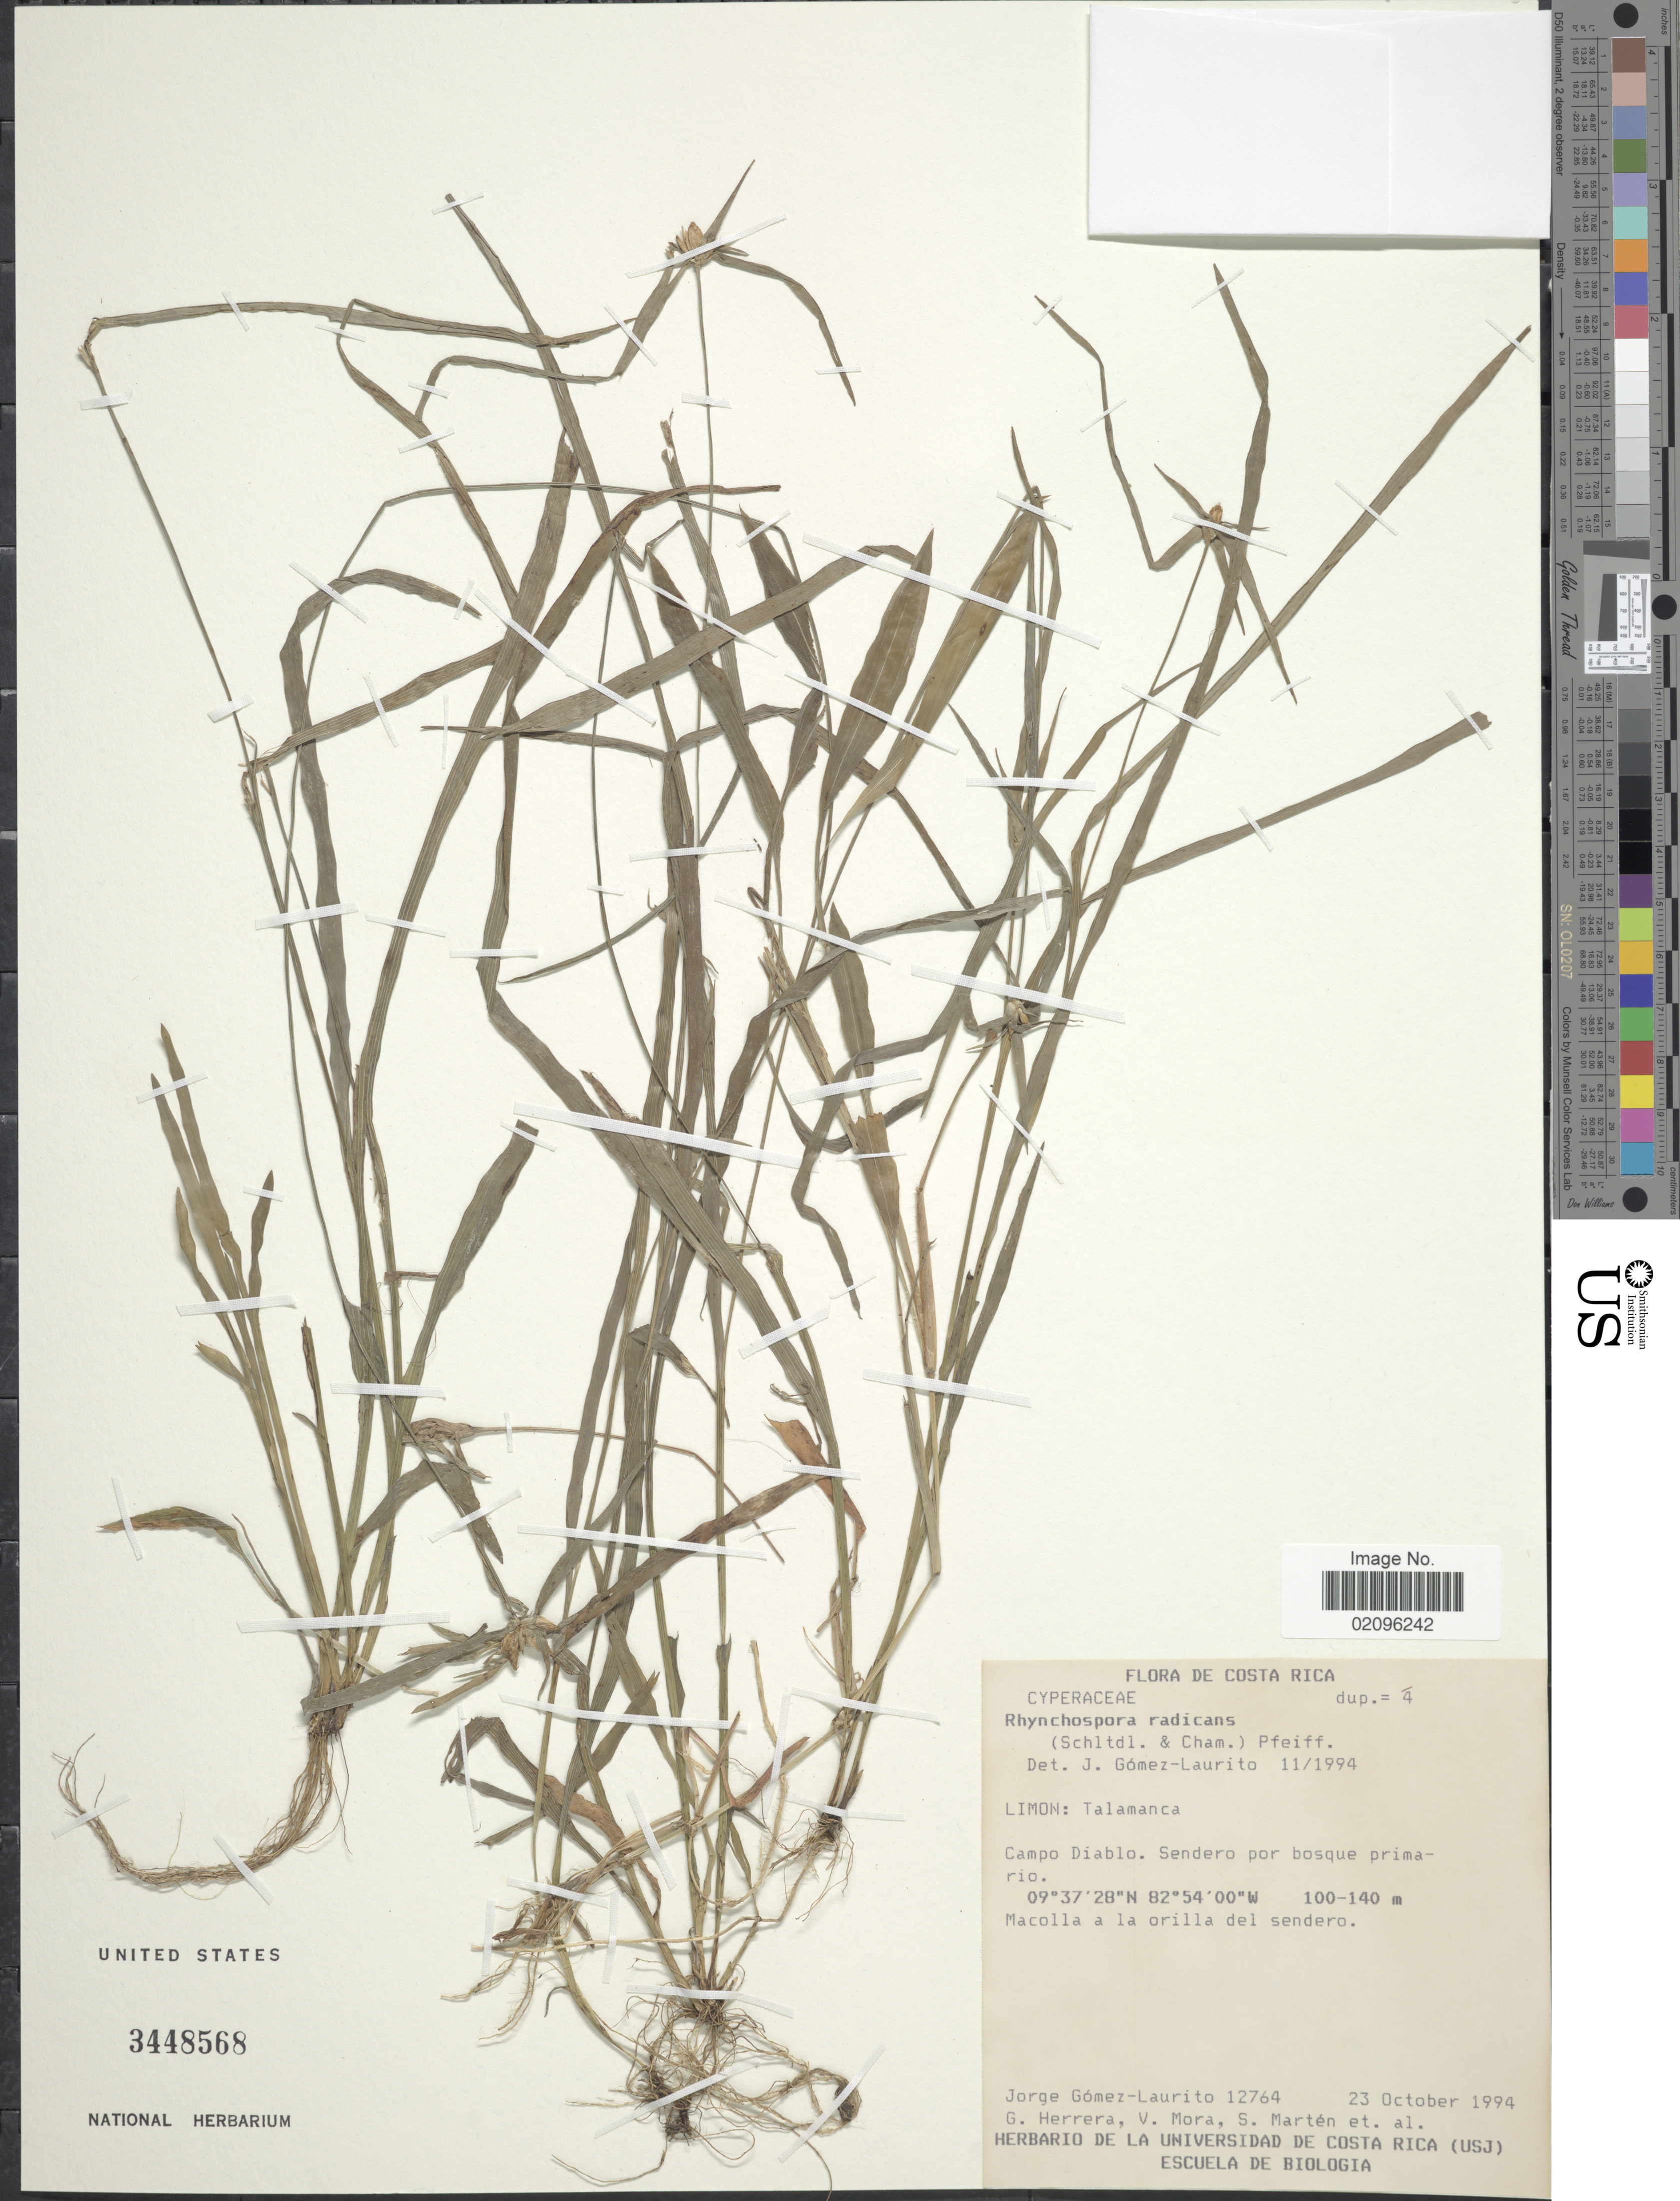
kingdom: Plantae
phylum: Tracheophyta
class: Liliopsida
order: Poales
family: Cyperaceae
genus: Rhynchospora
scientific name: Rhynchospora radicans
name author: (Schltdl. & Cham.) H. Pfeiff.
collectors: J. A. Gómez-Laurito, G. Herrera, V. Mora, S. Marten & et al.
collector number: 12764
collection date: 1994-10-23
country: Costa Rica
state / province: Limón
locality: Talamanca, Campo Diablo, sendero por bosque primario.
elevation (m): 100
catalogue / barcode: US 3448568